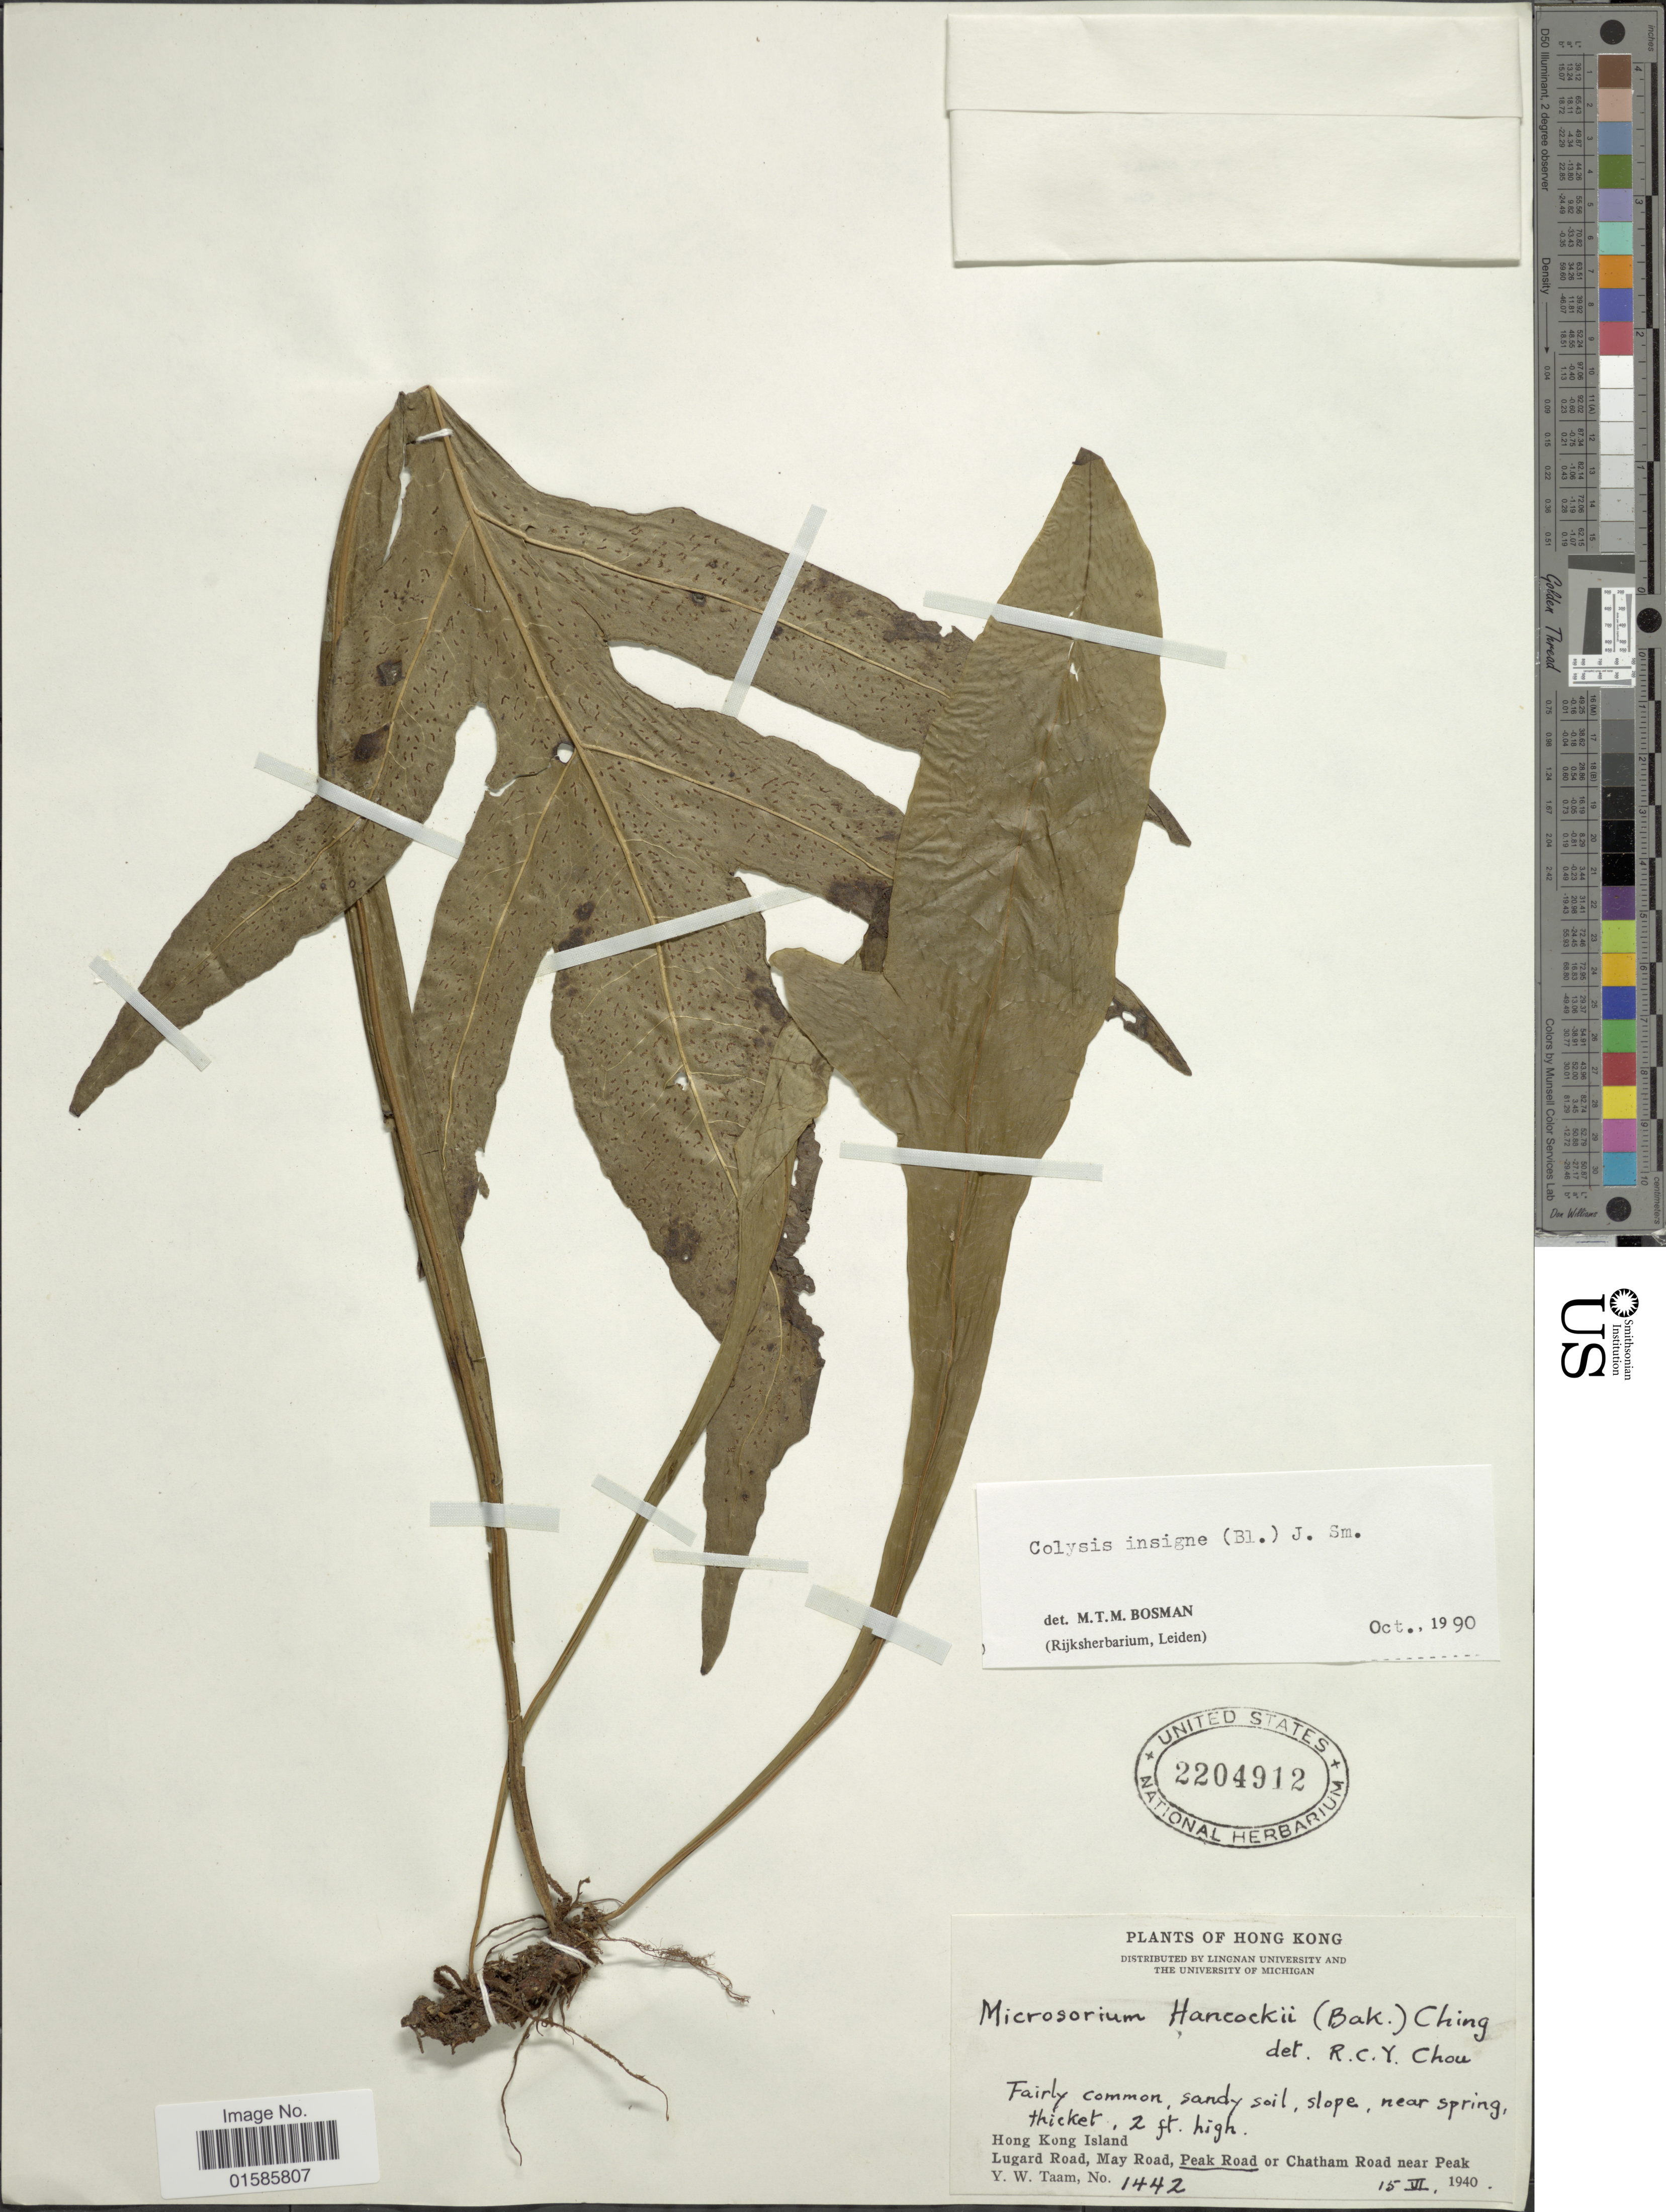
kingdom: Plantae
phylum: Tracheophyta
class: Polypodiopsida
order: Polypodiales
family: Polypodiaceae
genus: Microsorum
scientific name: Microsorum insigne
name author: (Blume) Copel.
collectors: Y. W. Taam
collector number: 1442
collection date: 1940-06-15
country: China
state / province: Hong Kong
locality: Hong Kong Island, Lugard Road, May Road, peak Road or Chatham Road near Peak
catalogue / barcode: US 2204912